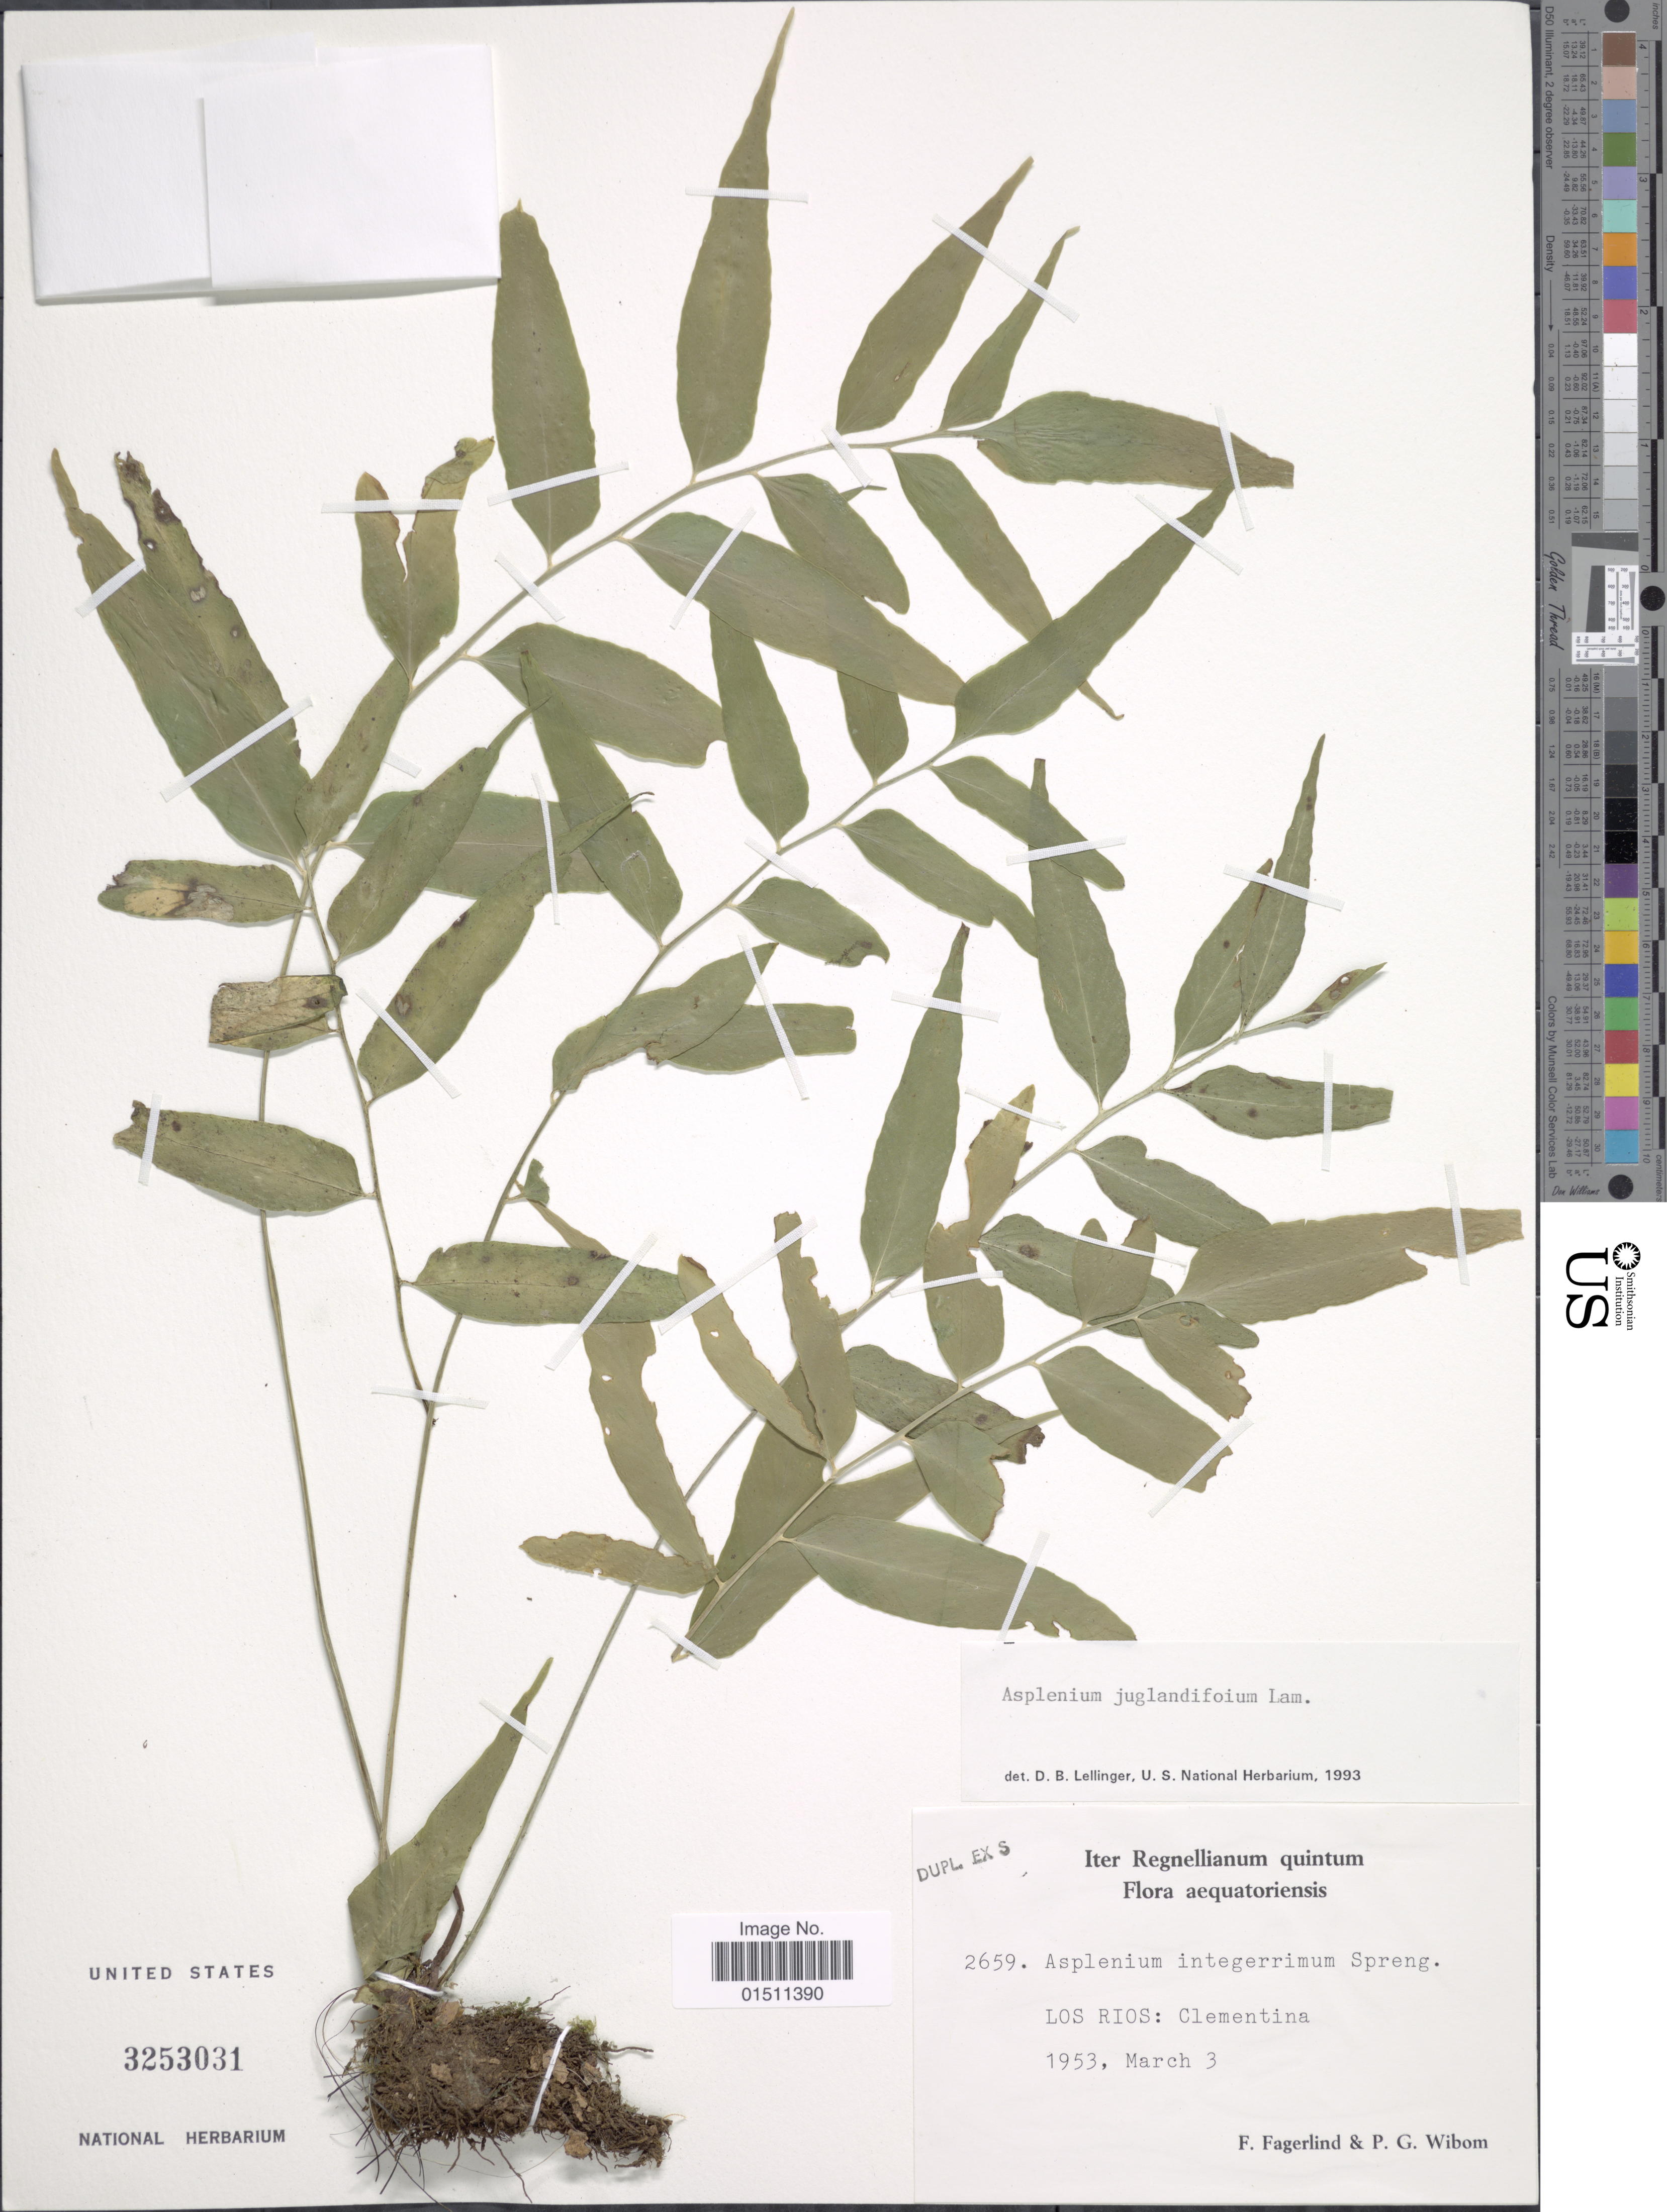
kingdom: Plantae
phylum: Tracheophyta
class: Polypodiopsida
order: Polypodiales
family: Aspleniaceae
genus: Asplenium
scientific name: Asplenium juglandifolium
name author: Lam.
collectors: F. Fagerlind & P. Wibom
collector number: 2659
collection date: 1953-03-03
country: Ecuador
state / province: Los Ríos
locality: Aequatoriensis, : Clementina.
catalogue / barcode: US 3253031